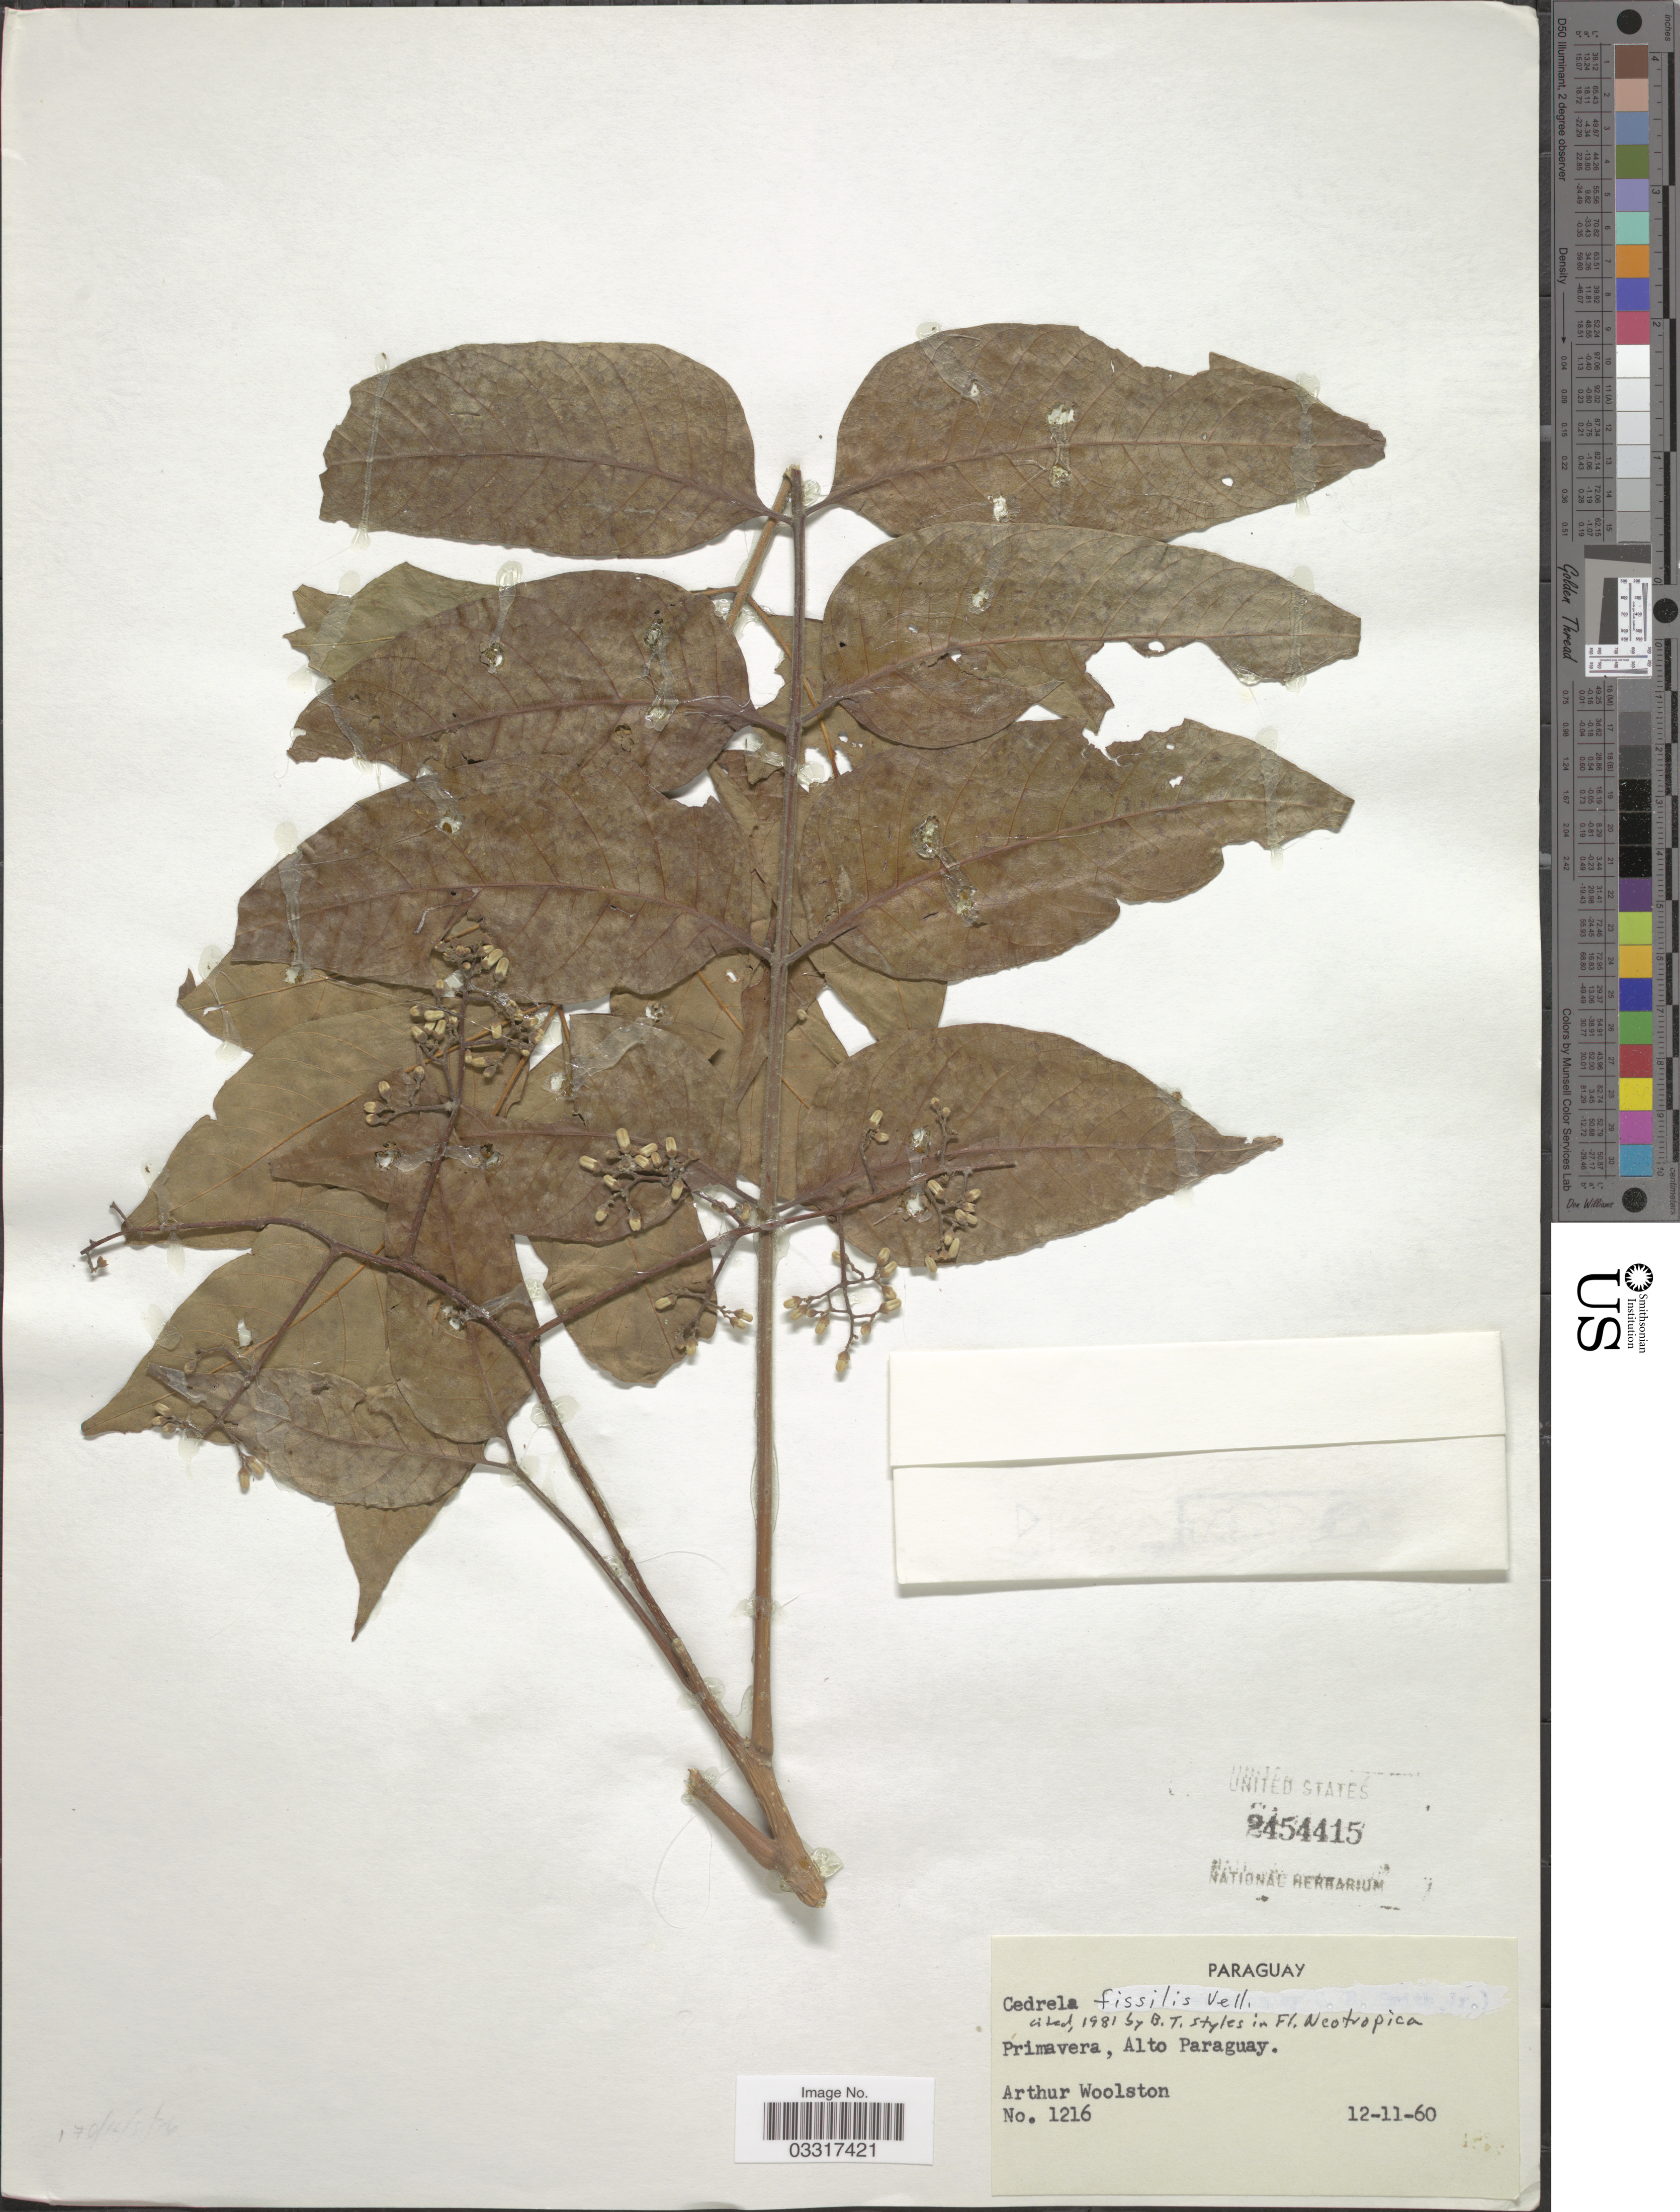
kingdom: Plantae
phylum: Tracheophyta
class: Magnoliopsida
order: Sapindales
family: Meliaceae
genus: Cedrela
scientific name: Cedrela fissilis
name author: Vell.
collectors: A. L. Woolston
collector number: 1216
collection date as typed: Transcribed d/m/y: 12/11/60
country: Paraguay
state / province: Alto Paraguay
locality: Primavera.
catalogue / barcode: US 2454415